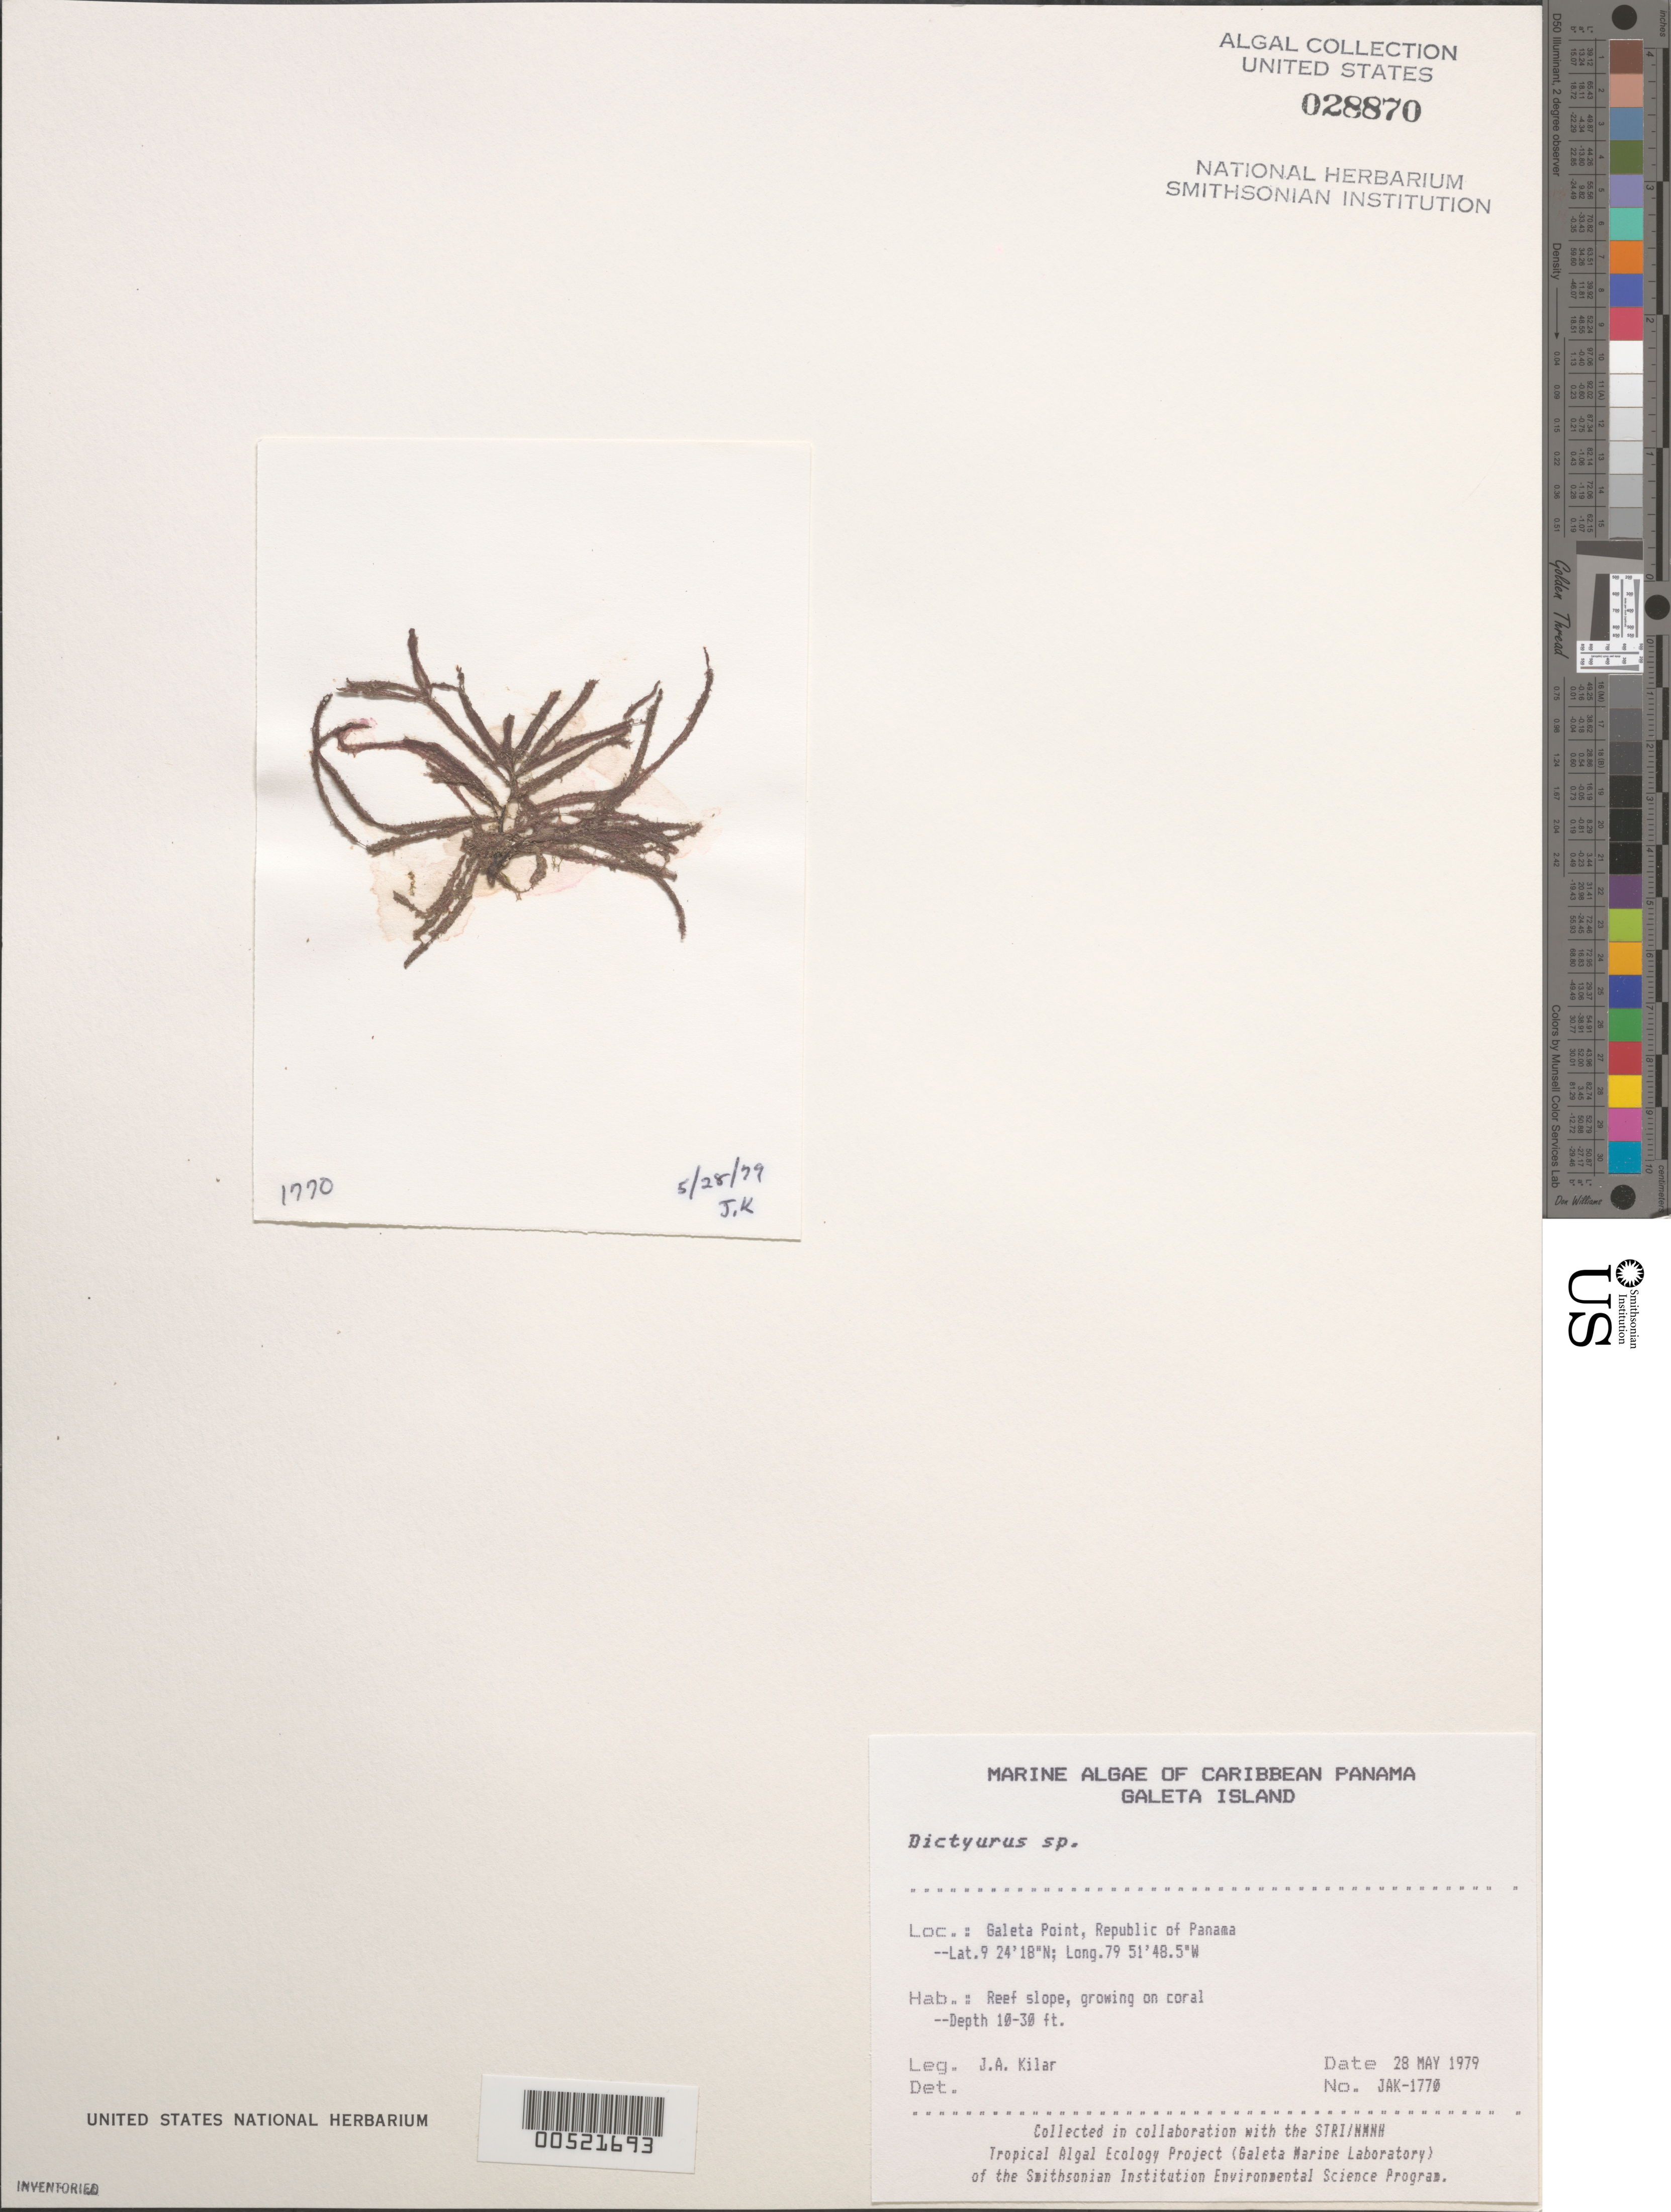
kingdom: Plantae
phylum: Rhodophyta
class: Florideophyceae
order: Ceramiales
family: Dasyaceae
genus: Dictyurus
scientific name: Dictyurus sp.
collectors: J. A. Kilar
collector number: JAK-1770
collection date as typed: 28 May 1979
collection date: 1979-05-28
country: Panama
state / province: Colón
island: Galeta Island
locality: Galeta Point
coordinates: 9 24' 18" N, 79 51' 48.5" W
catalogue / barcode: US 28870